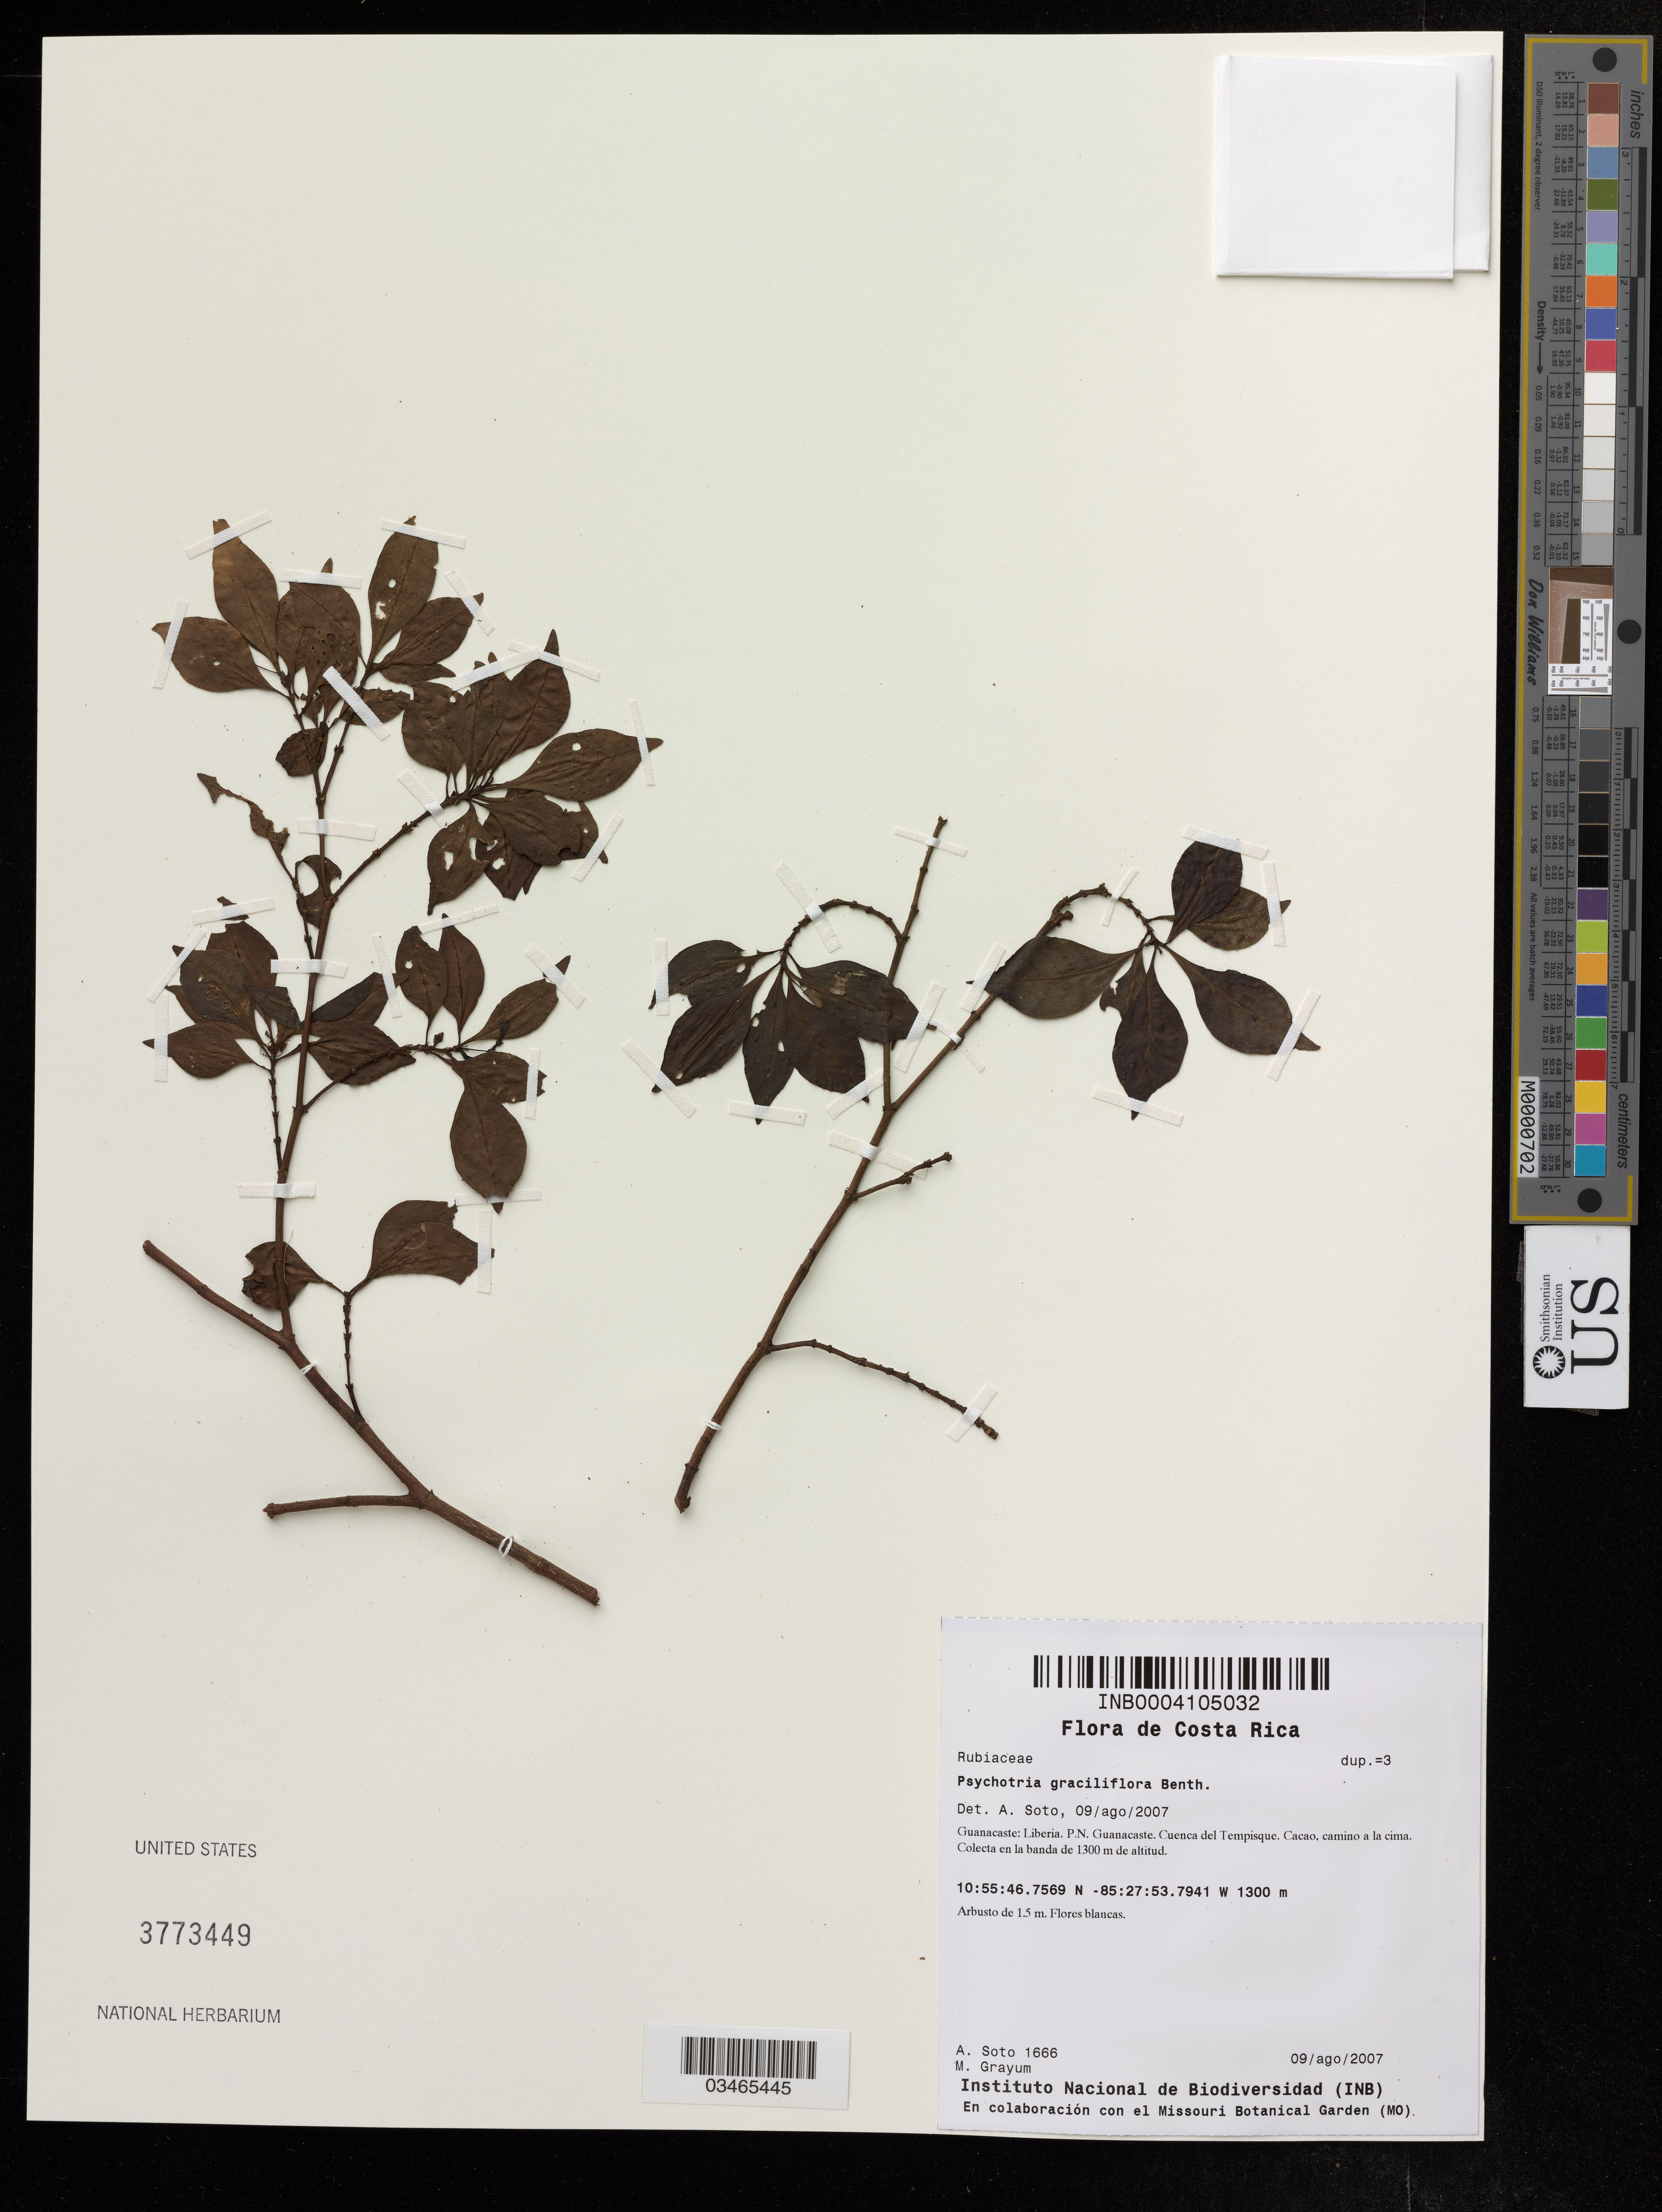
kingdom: Plantae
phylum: Tracheophyta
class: Magnoliopsida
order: Gentianales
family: Rubiaceae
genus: Psychotria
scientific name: Psychotria graciliflora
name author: Benth.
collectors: A. Soto & M. H. Grayum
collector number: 1666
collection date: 2007-08-09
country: Costa Rica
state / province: Guanacaste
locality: Liberia. P.N. Guanacaste. Cuenca del Tempisque. Cacao, camino a la cima.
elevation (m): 1300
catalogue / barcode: US 3773449